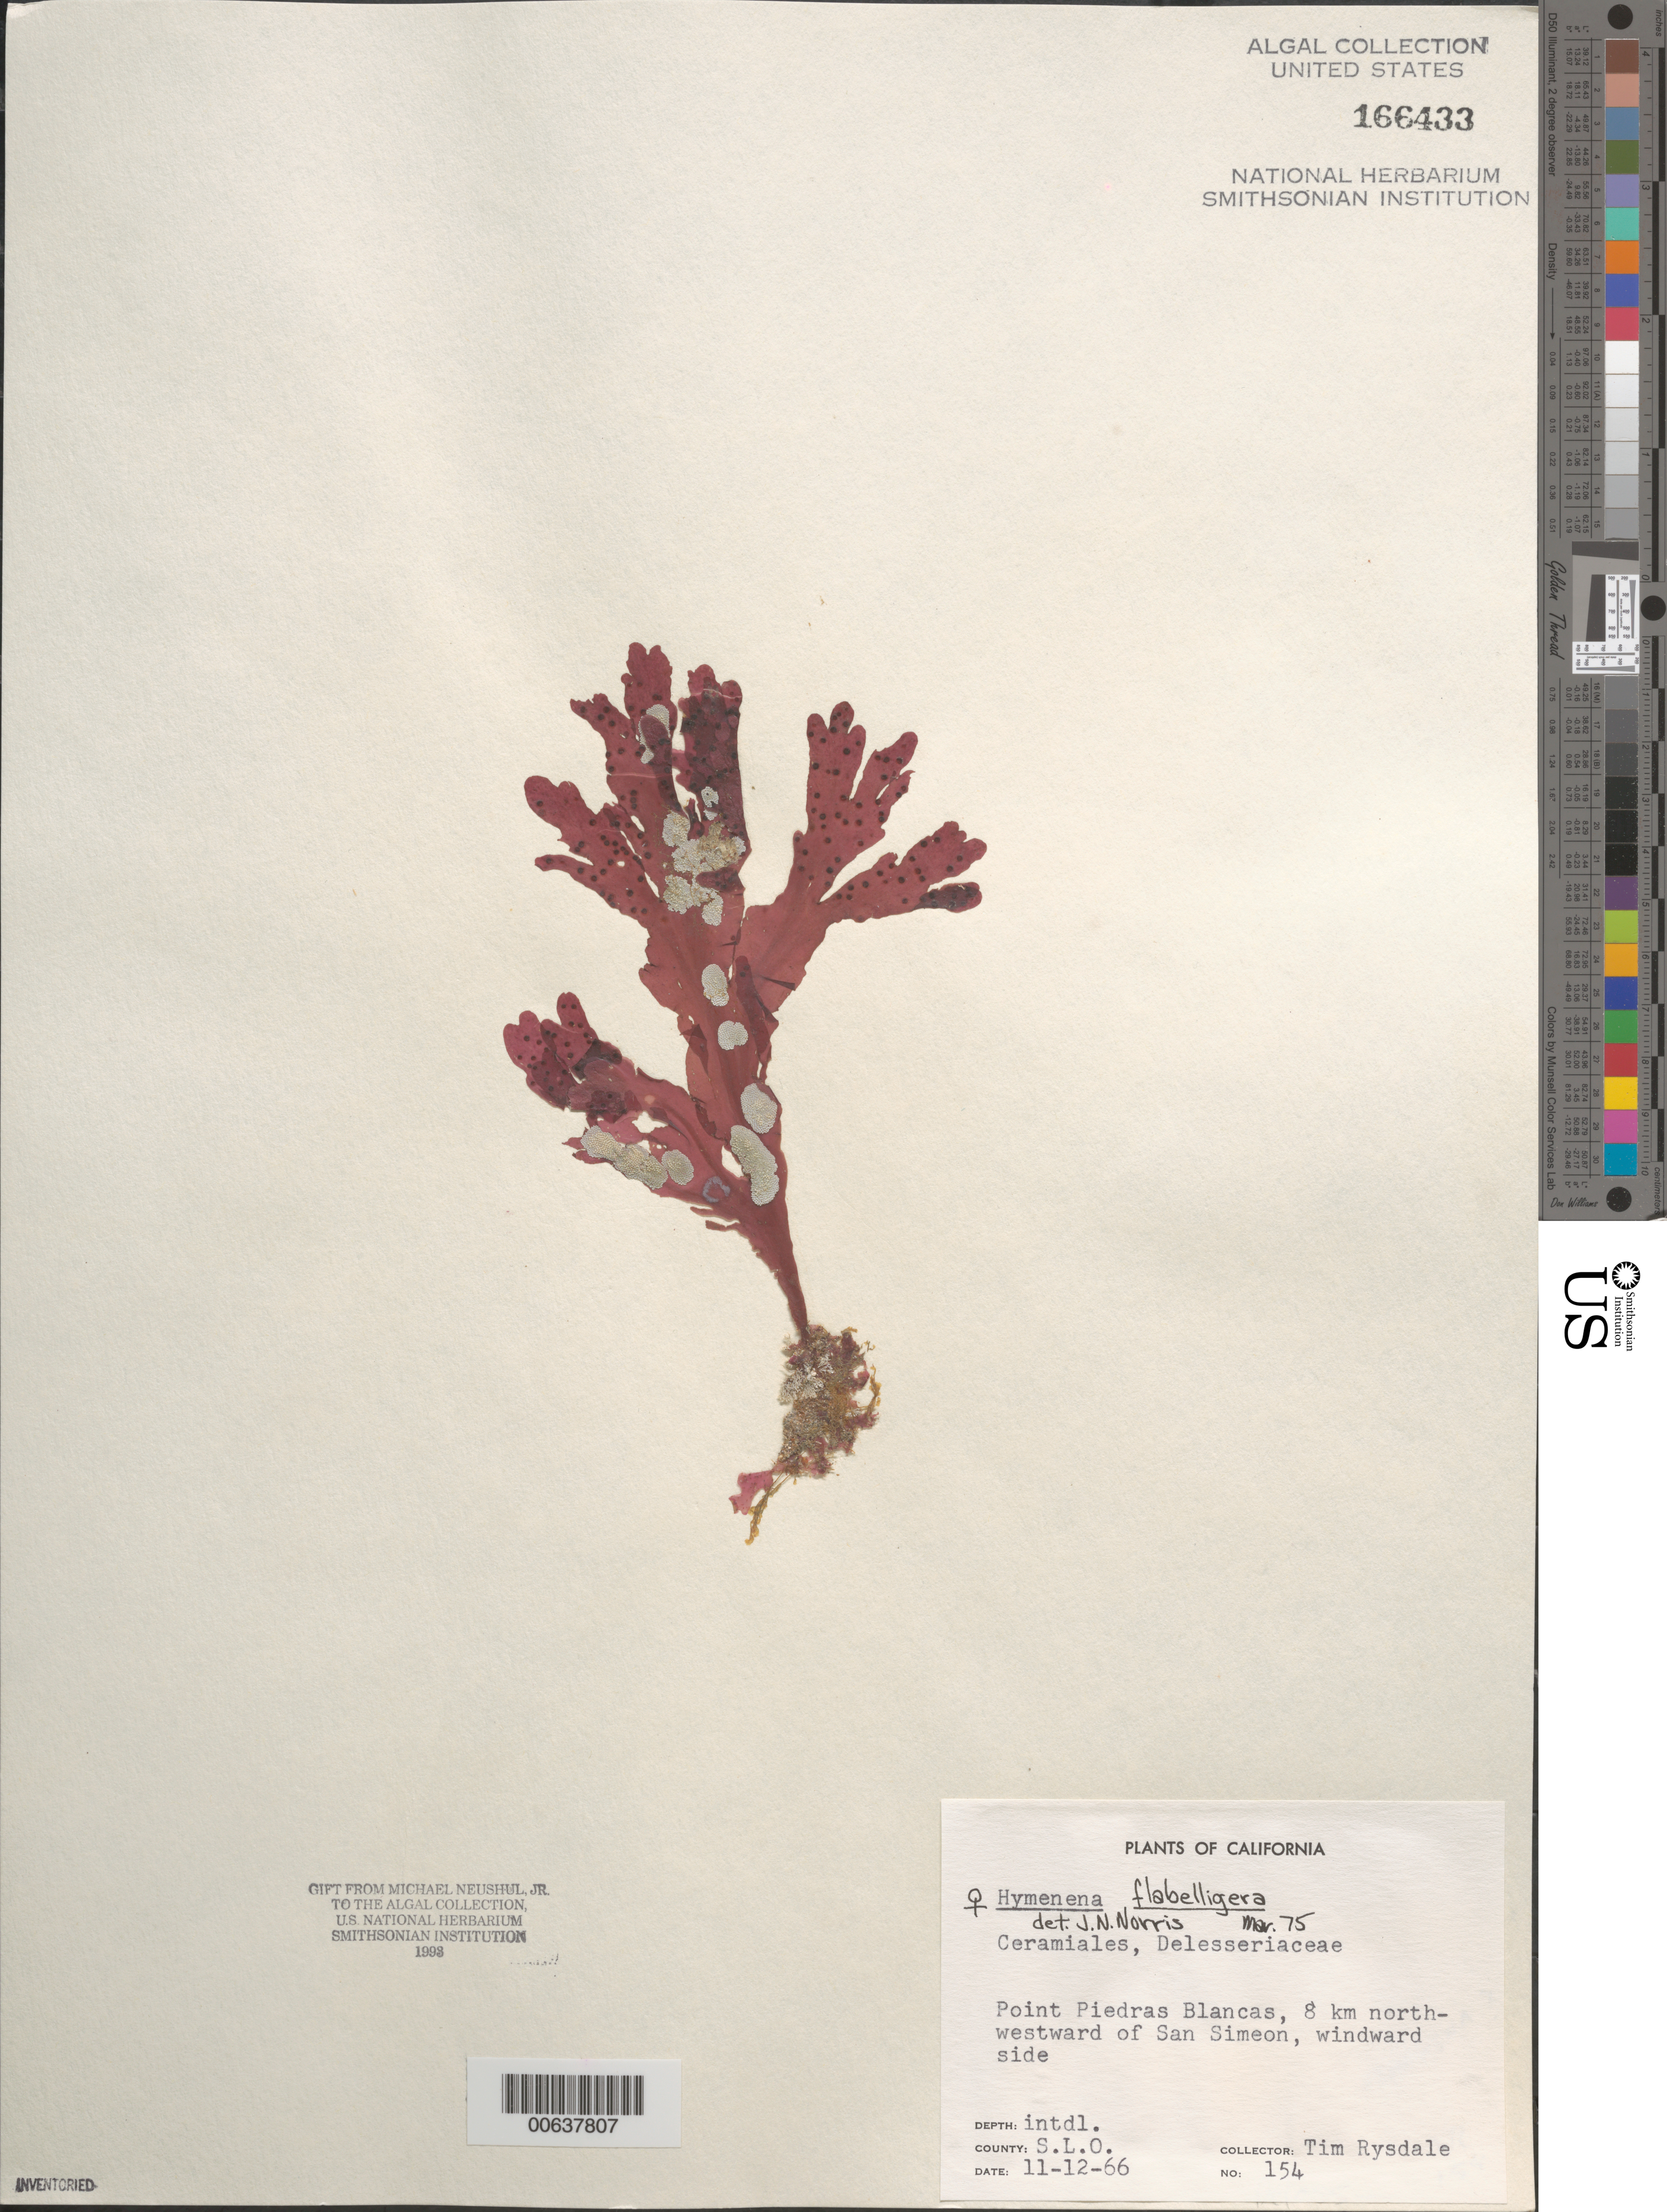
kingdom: Plantae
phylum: Rhodophyta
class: Florideophyceae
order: Ceramiales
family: Delesseriaceae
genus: Hymenena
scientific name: Hymenena flabelligera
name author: (J. Agardh) Kylin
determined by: Norris, James N.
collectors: T. Rysdale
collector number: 154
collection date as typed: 12 Nov 1966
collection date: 1966-11-12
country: United States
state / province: California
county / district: San Luis Obispo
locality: Point Piedras Blancas, 8 km northwest of San Simeon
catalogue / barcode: US 166433